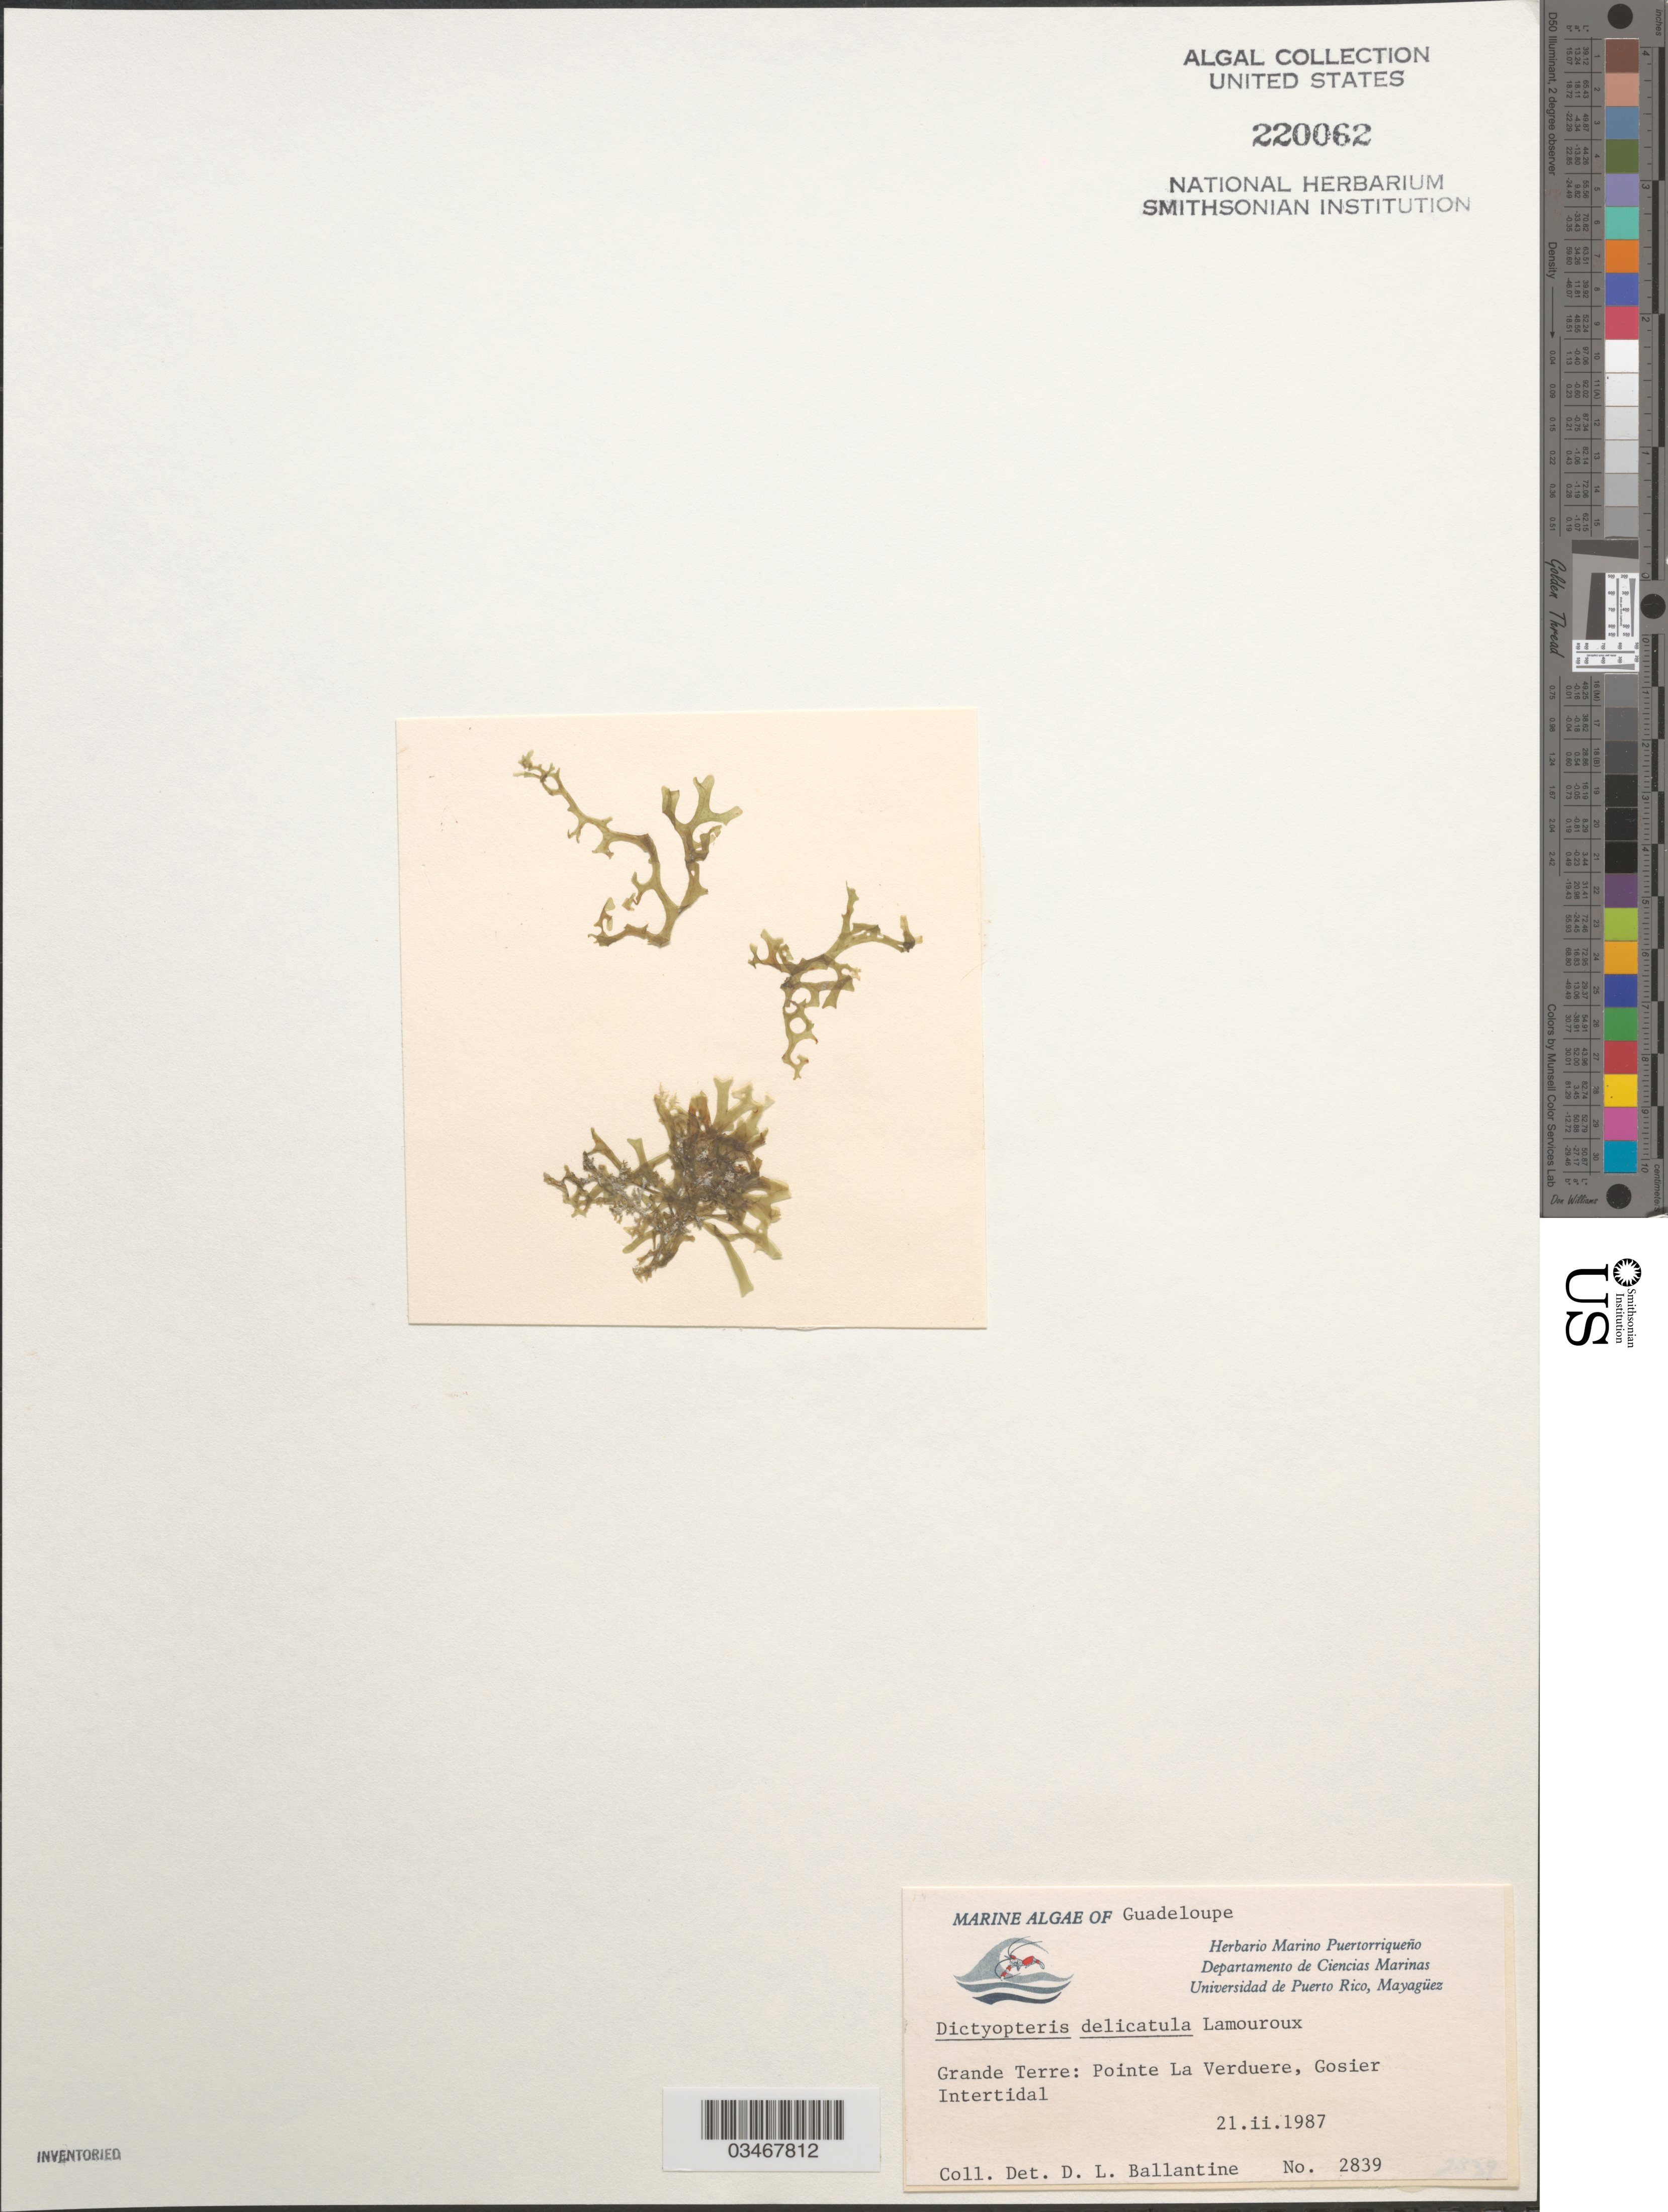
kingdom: Chromista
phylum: Ochrophyta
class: Phaeophyceae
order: Dictyotales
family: Dictyotaceae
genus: Dictyopteris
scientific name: Dictyopteris delicatula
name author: J.V.Lamouroux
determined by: Ballantine, D. L.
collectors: D.L. Ballantine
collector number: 2839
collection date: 1987-02-21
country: Guadeloupe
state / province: Grande Terre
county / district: Gosier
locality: Pointe La Verduere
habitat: Intertidal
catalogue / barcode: US 220062